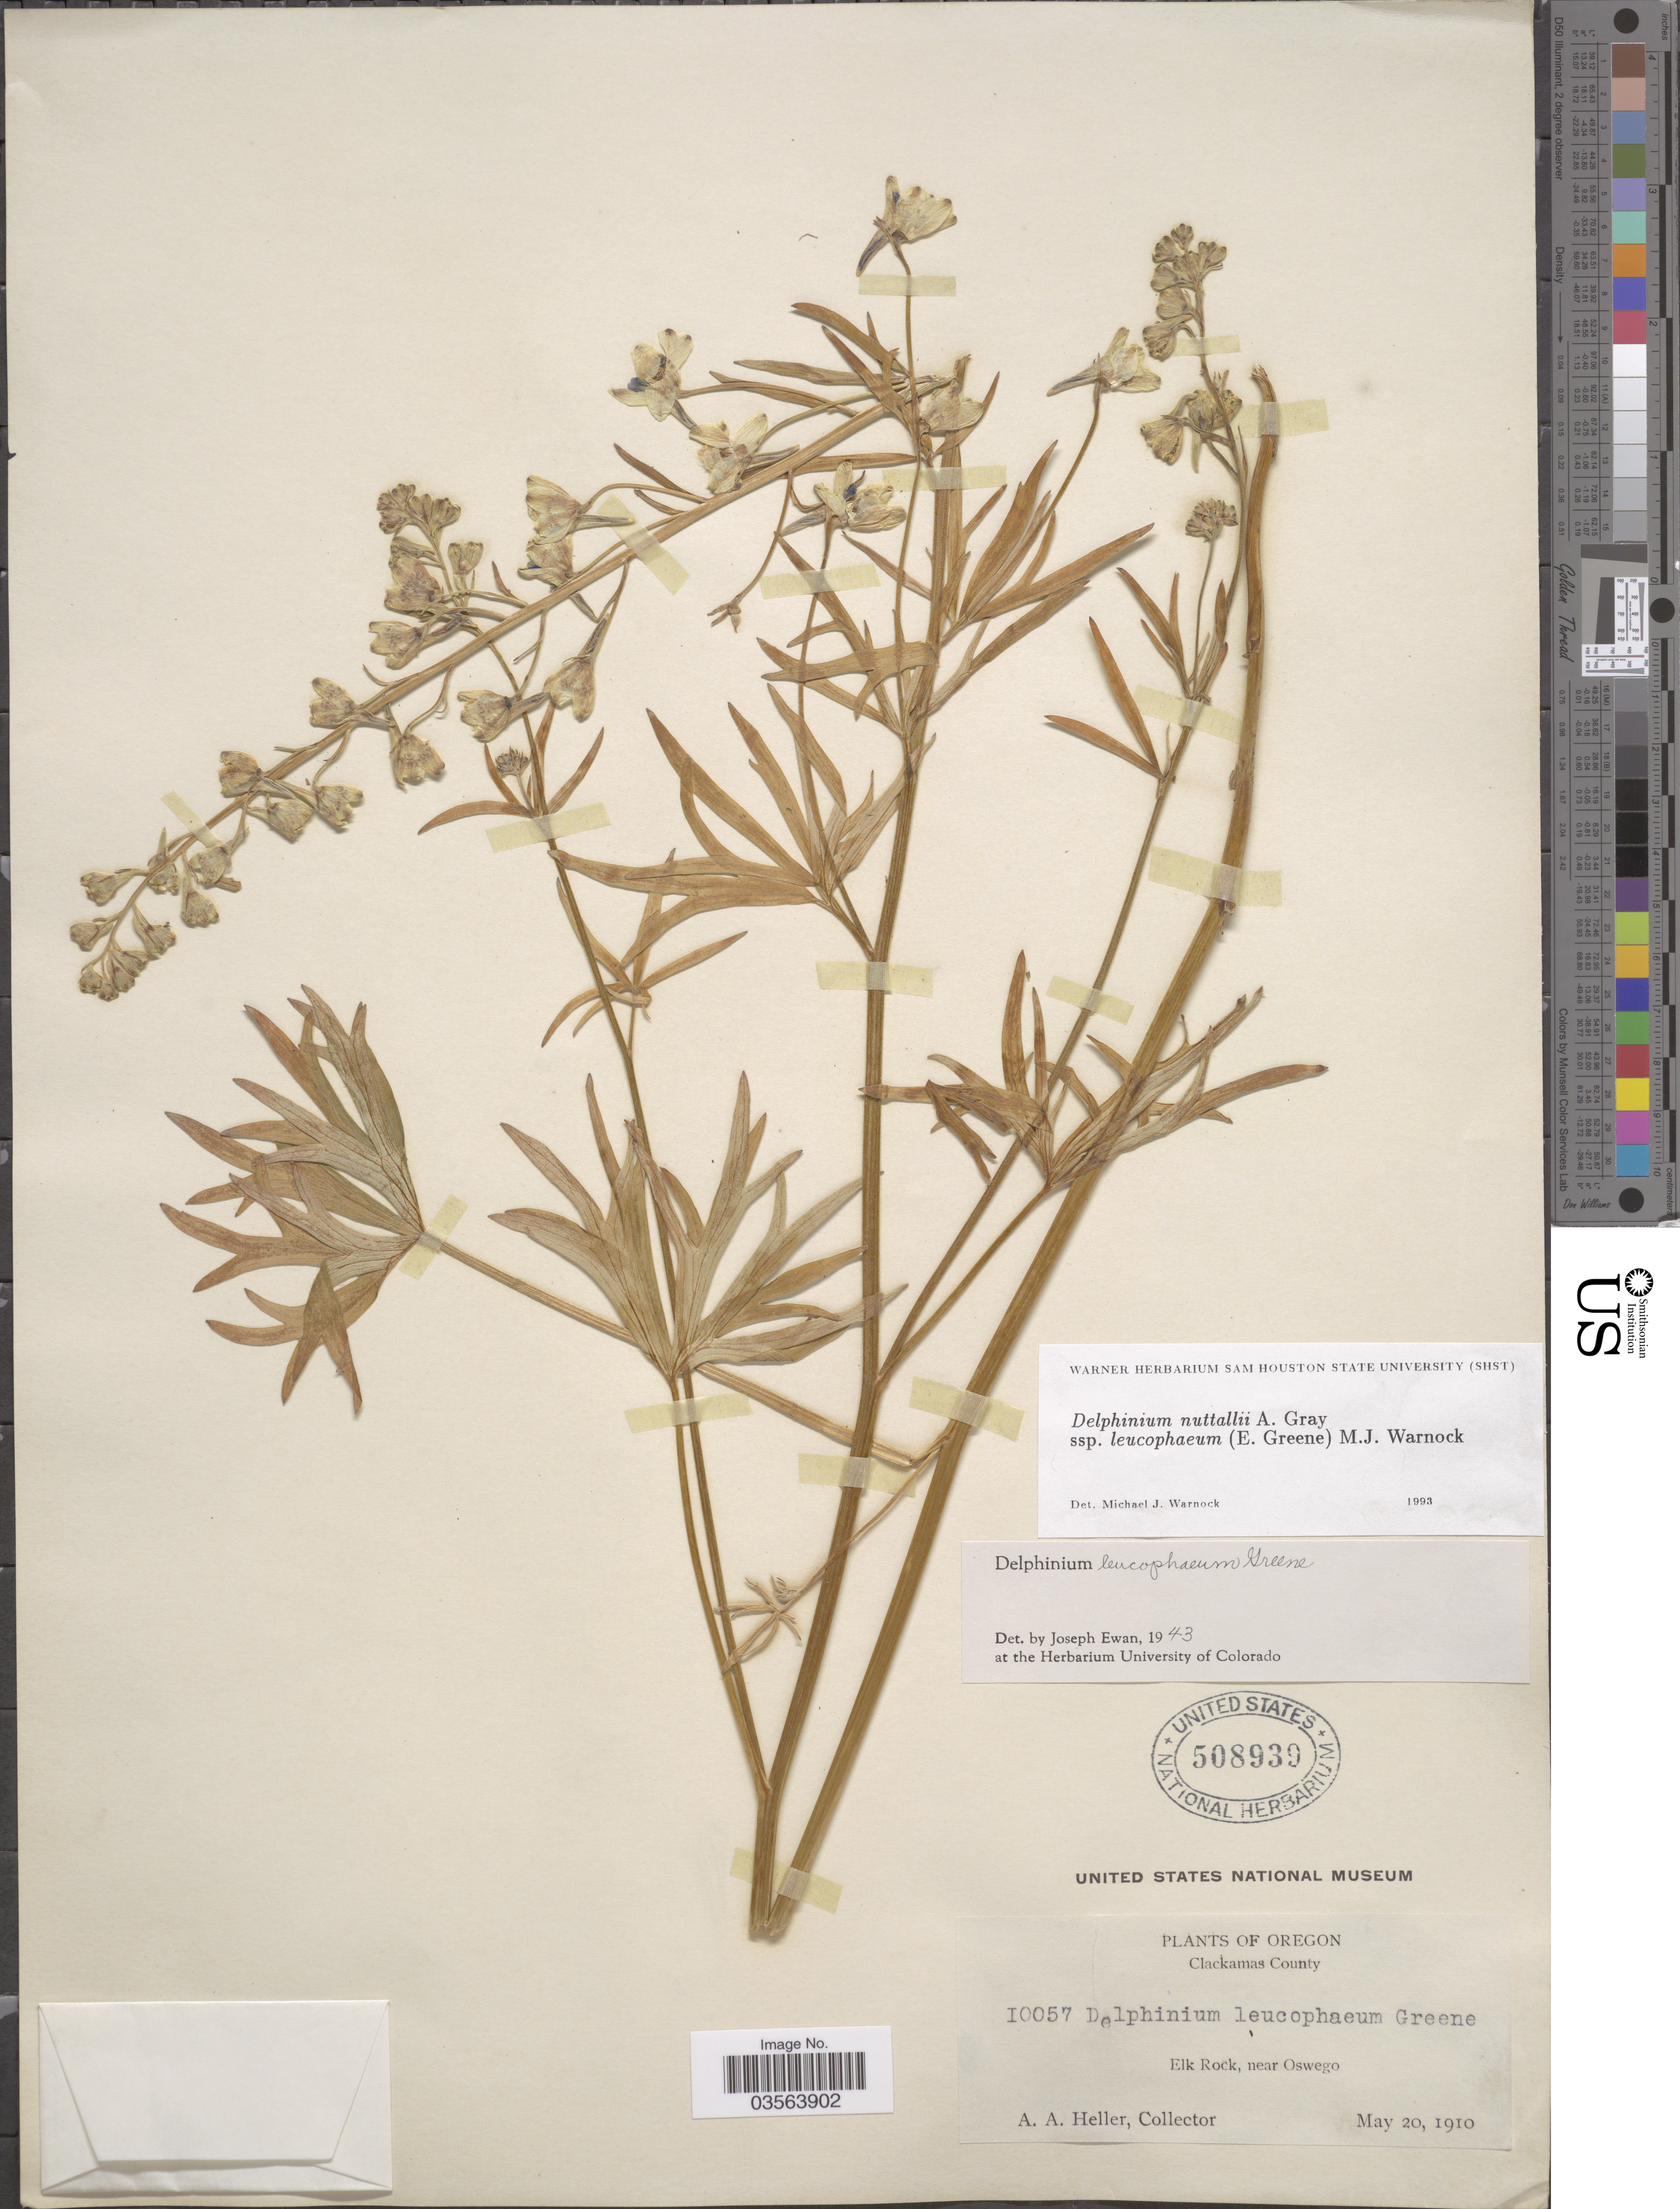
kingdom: Plantae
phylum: Tracheophyta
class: Magnoliopsida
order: Ranunculales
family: Ranunculaceae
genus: Delphinium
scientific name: Delphinium nuttallii var. leucophaeum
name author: (Greene) K.C. Davis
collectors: A. A. Heller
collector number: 10057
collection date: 1910-05-20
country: United States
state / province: Oregon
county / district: Clackamas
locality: Clackamas County. Elk Rock, near Oswego.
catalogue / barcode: US 508939